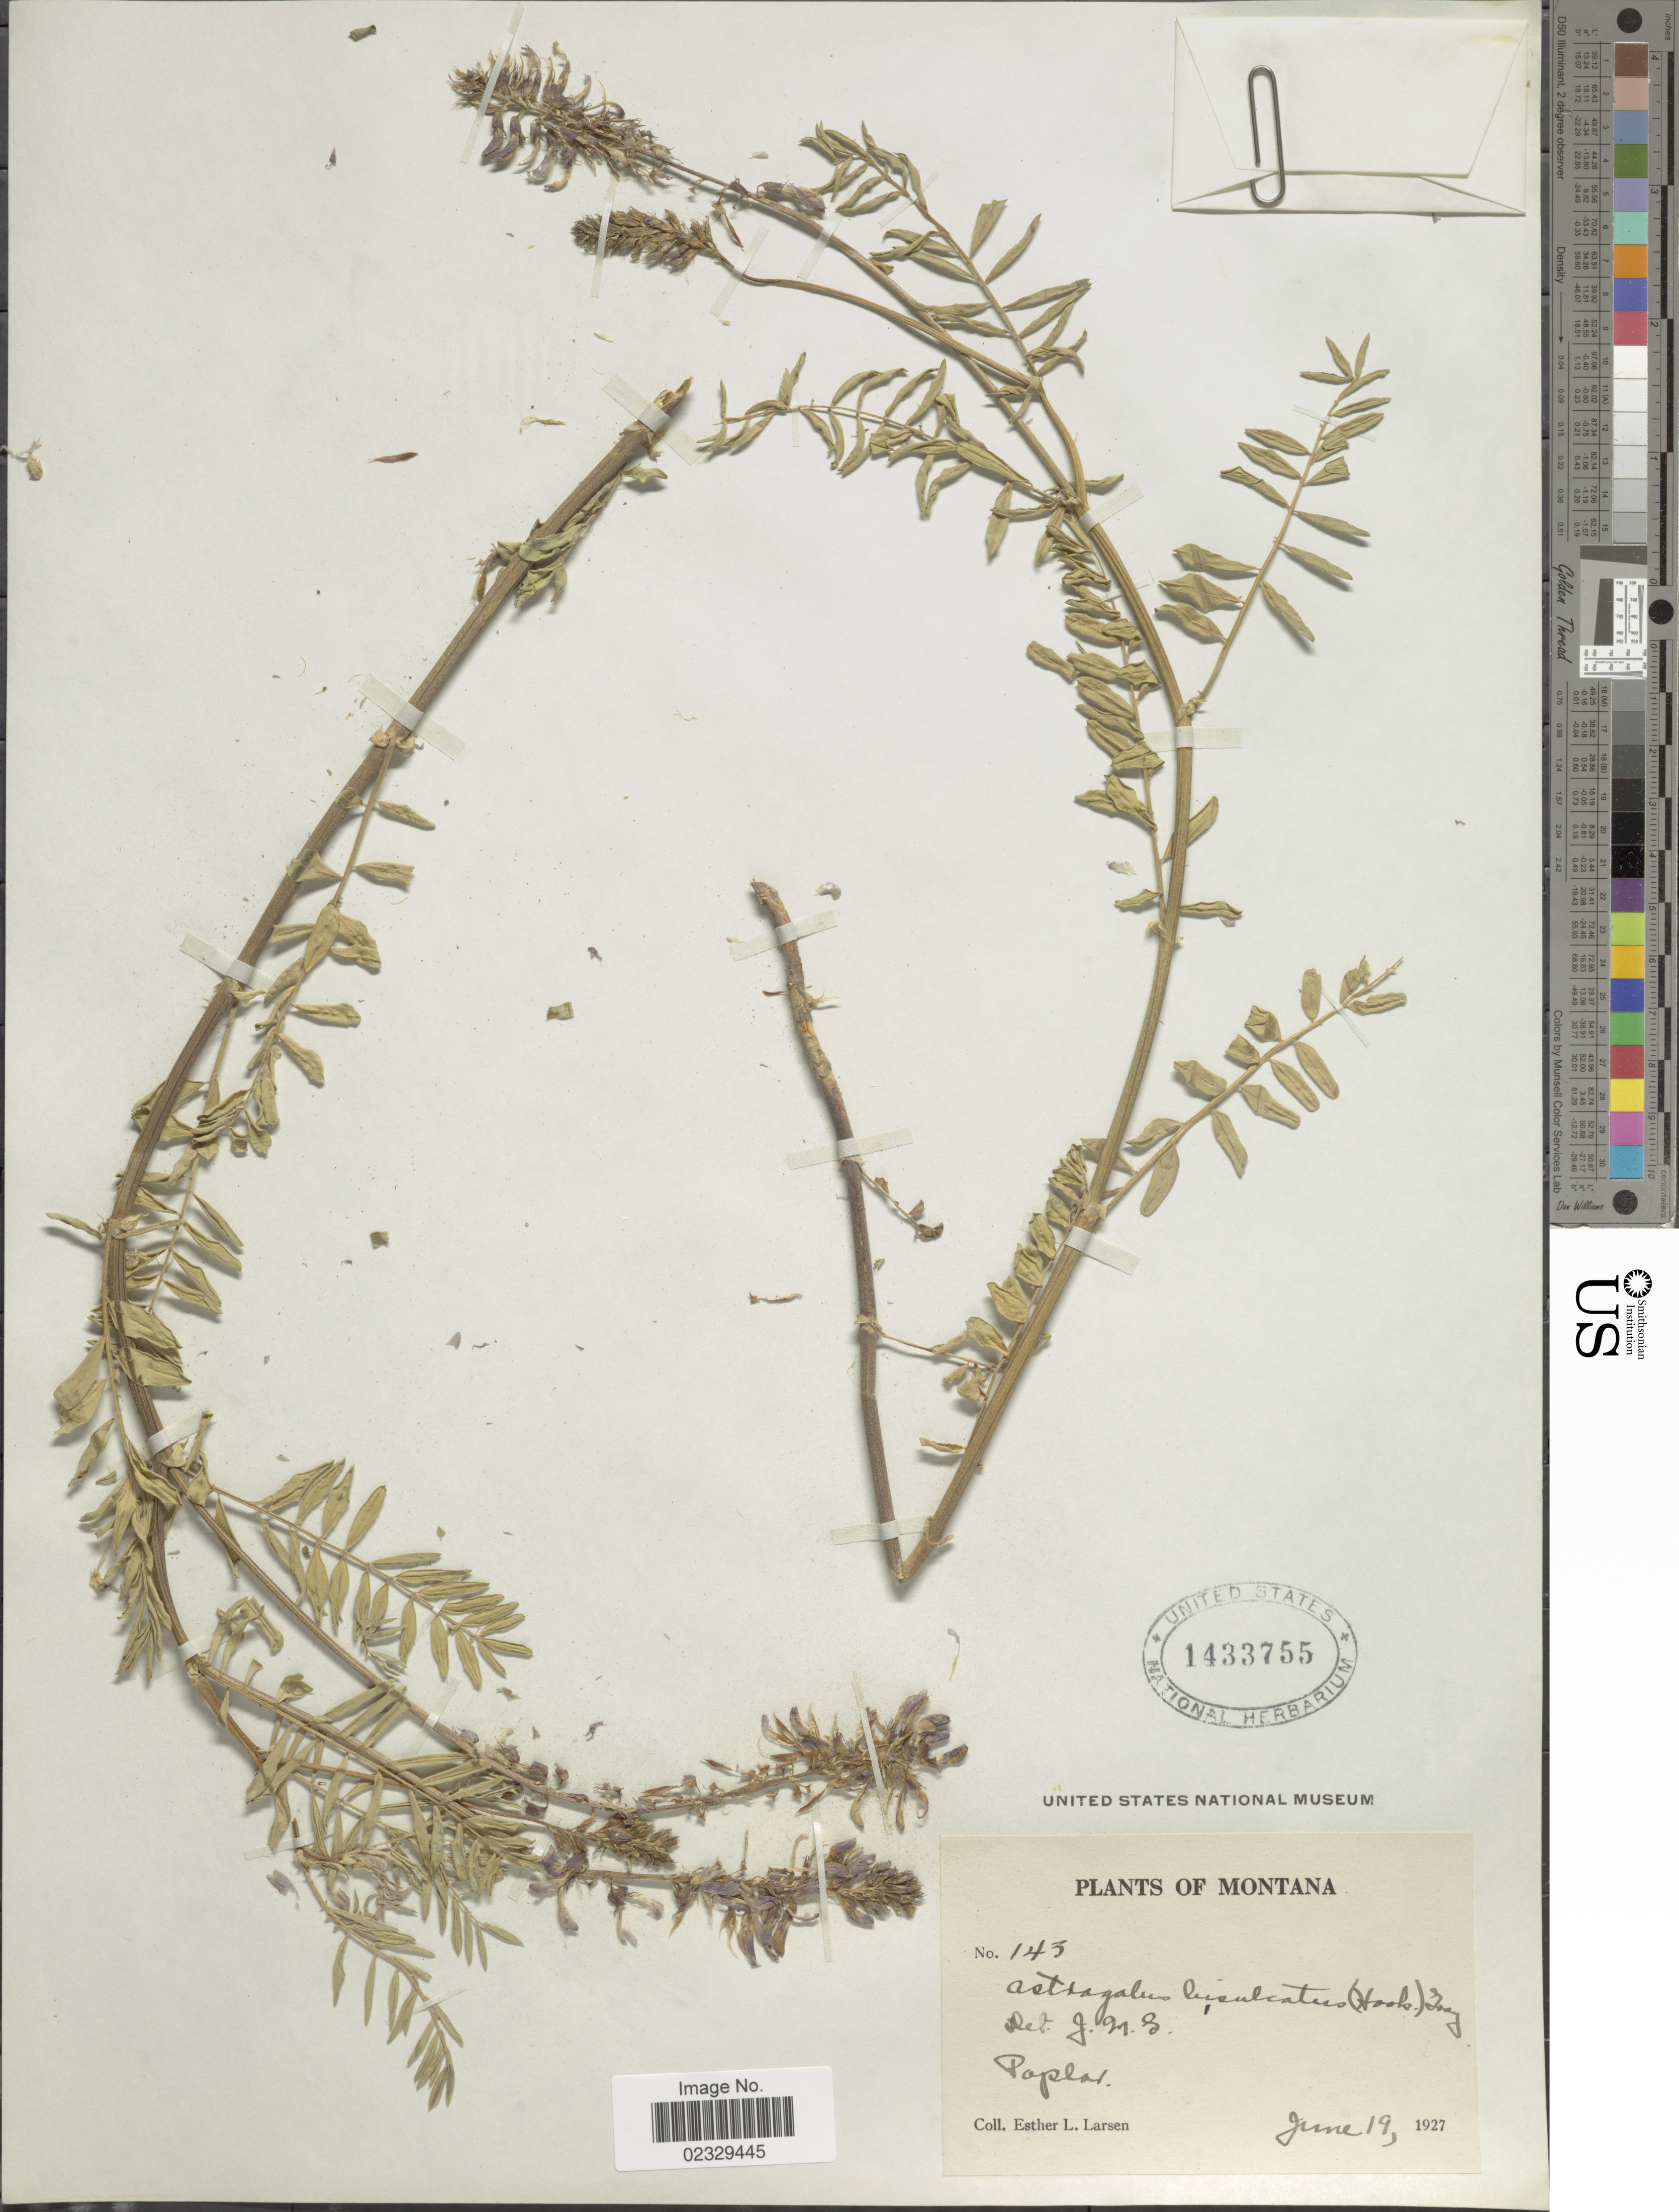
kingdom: Plantae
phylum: Tracheophyta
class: Magnoliopsida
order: Fabales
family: Fabaceae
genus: Astragalus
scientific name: Astragalus bisulcatus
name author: (Hook.) A. Gray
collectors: E. Larsen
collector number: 143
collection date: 1927-06-19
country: United States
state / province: Montana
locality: Paplar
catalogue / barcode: US 1433755